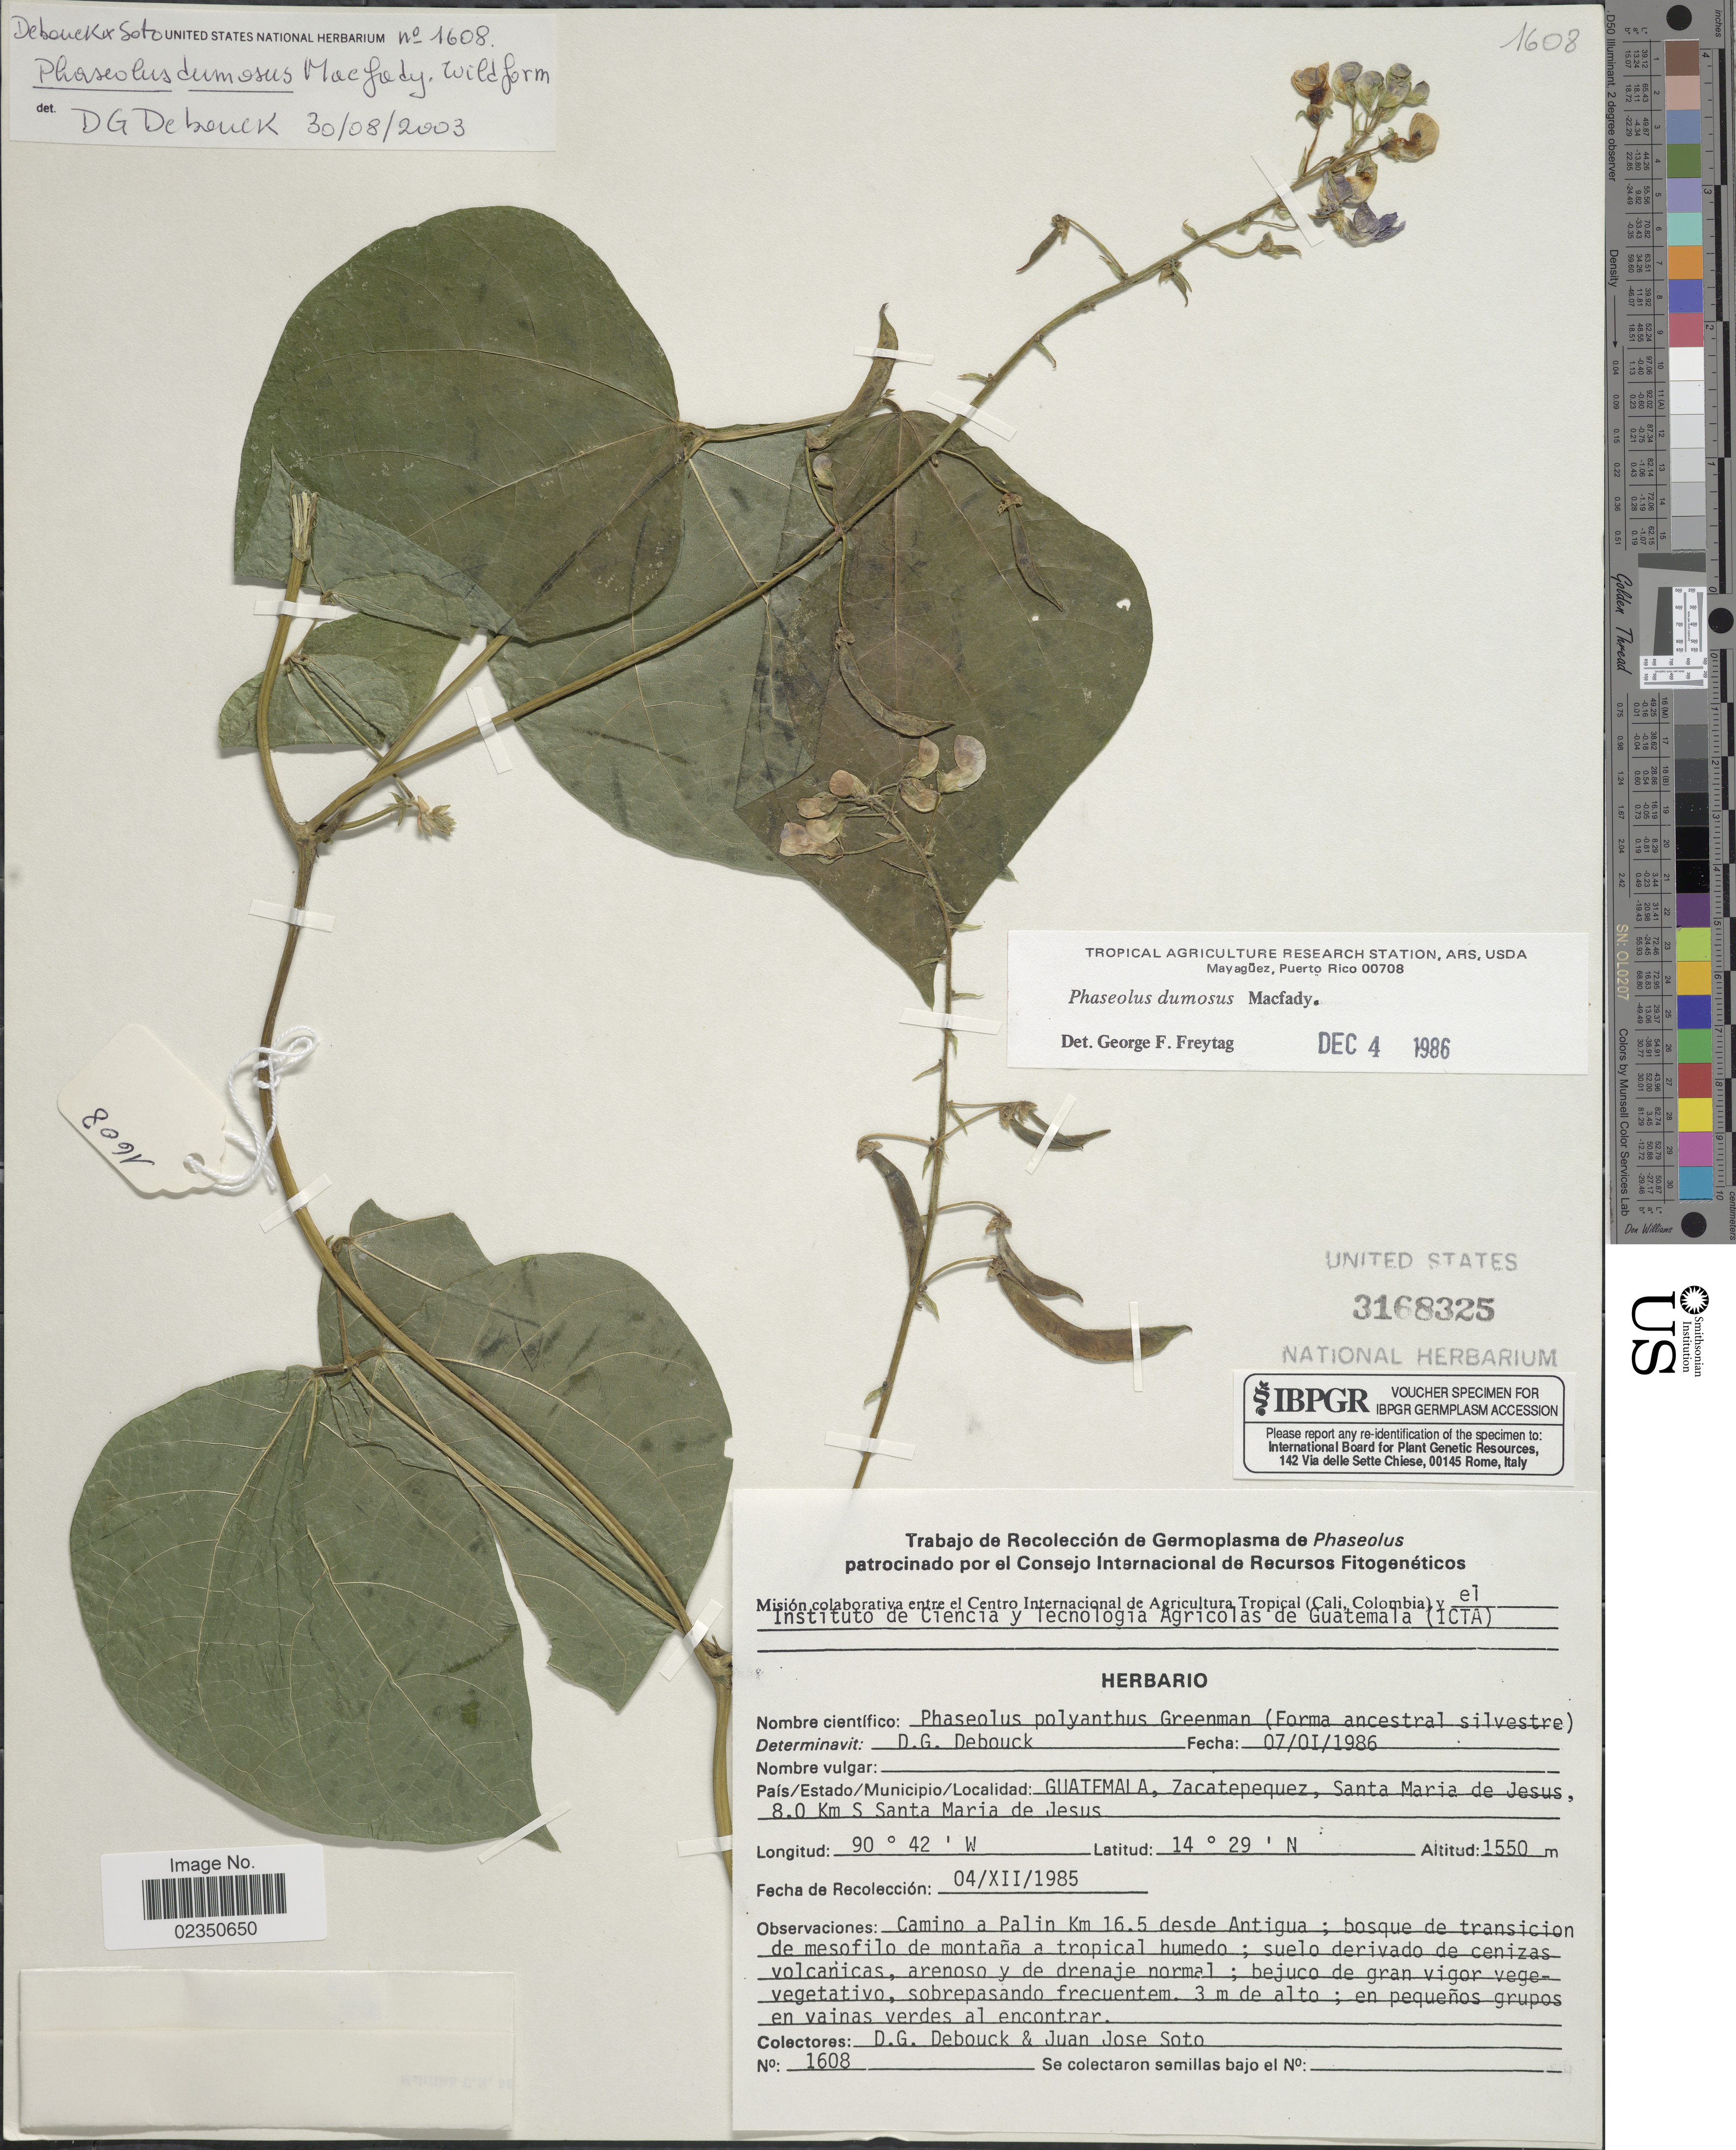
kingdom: Plantae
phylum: Tracheophyta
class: Magnoliopsida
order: Fabales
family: Fabaceae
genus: Phaseolus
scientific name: Phaseolus dumosus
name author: Macfad.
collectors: D. Debouck & J. Soto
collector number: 1608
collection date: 1985-12-04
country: Guatemala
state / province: Sacatepéquez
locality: Zacatepequez, Santa Maria de Jesus, 8.0 Km S Santa Maria de Jesus.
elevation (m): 1550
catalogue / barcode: US 3168325